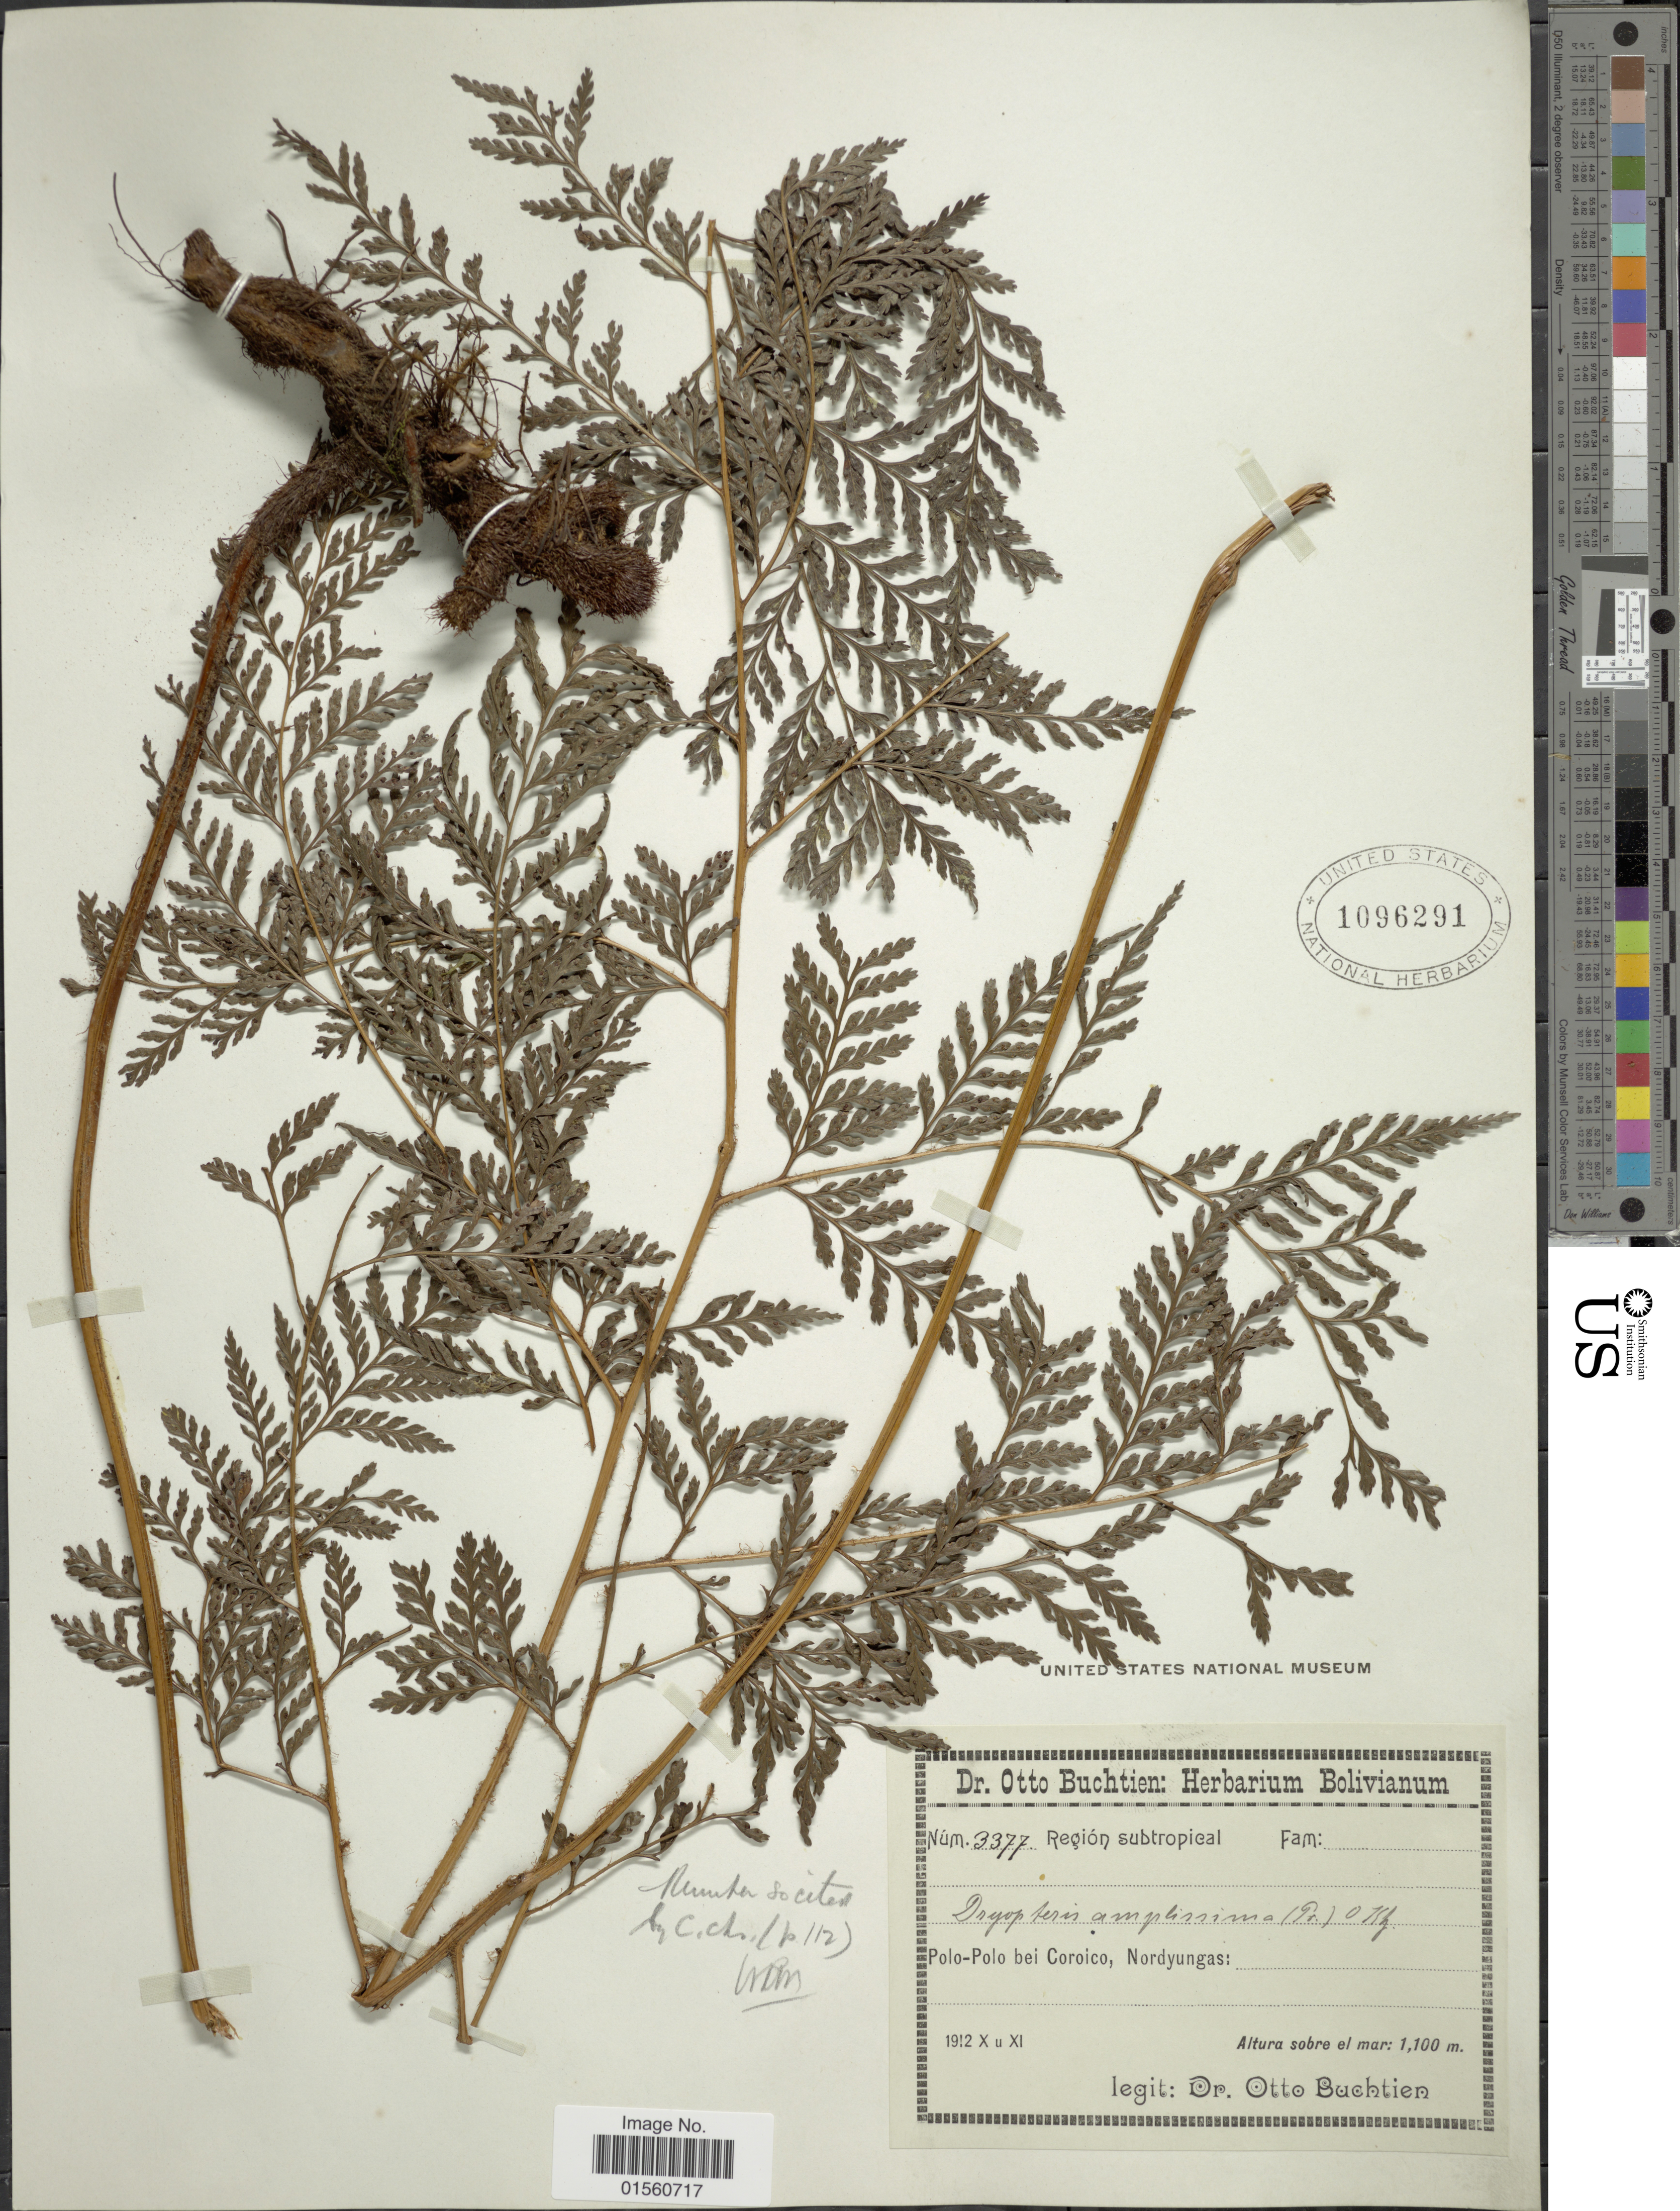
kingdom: Plantae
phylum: Tracheophyta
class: Polypodiopsida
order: Polypodiales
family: Dryopteridaceae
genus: Lastreopsis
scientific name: Lastreopsis amplissima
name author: (C. Presl) Tindale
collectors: O. Buchtien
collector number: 3377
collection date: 1912-10/1912-11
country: Bolivia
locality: Polo-Polo bei Coroico, Nordyungas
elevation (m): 1100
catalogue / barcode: US 1096291